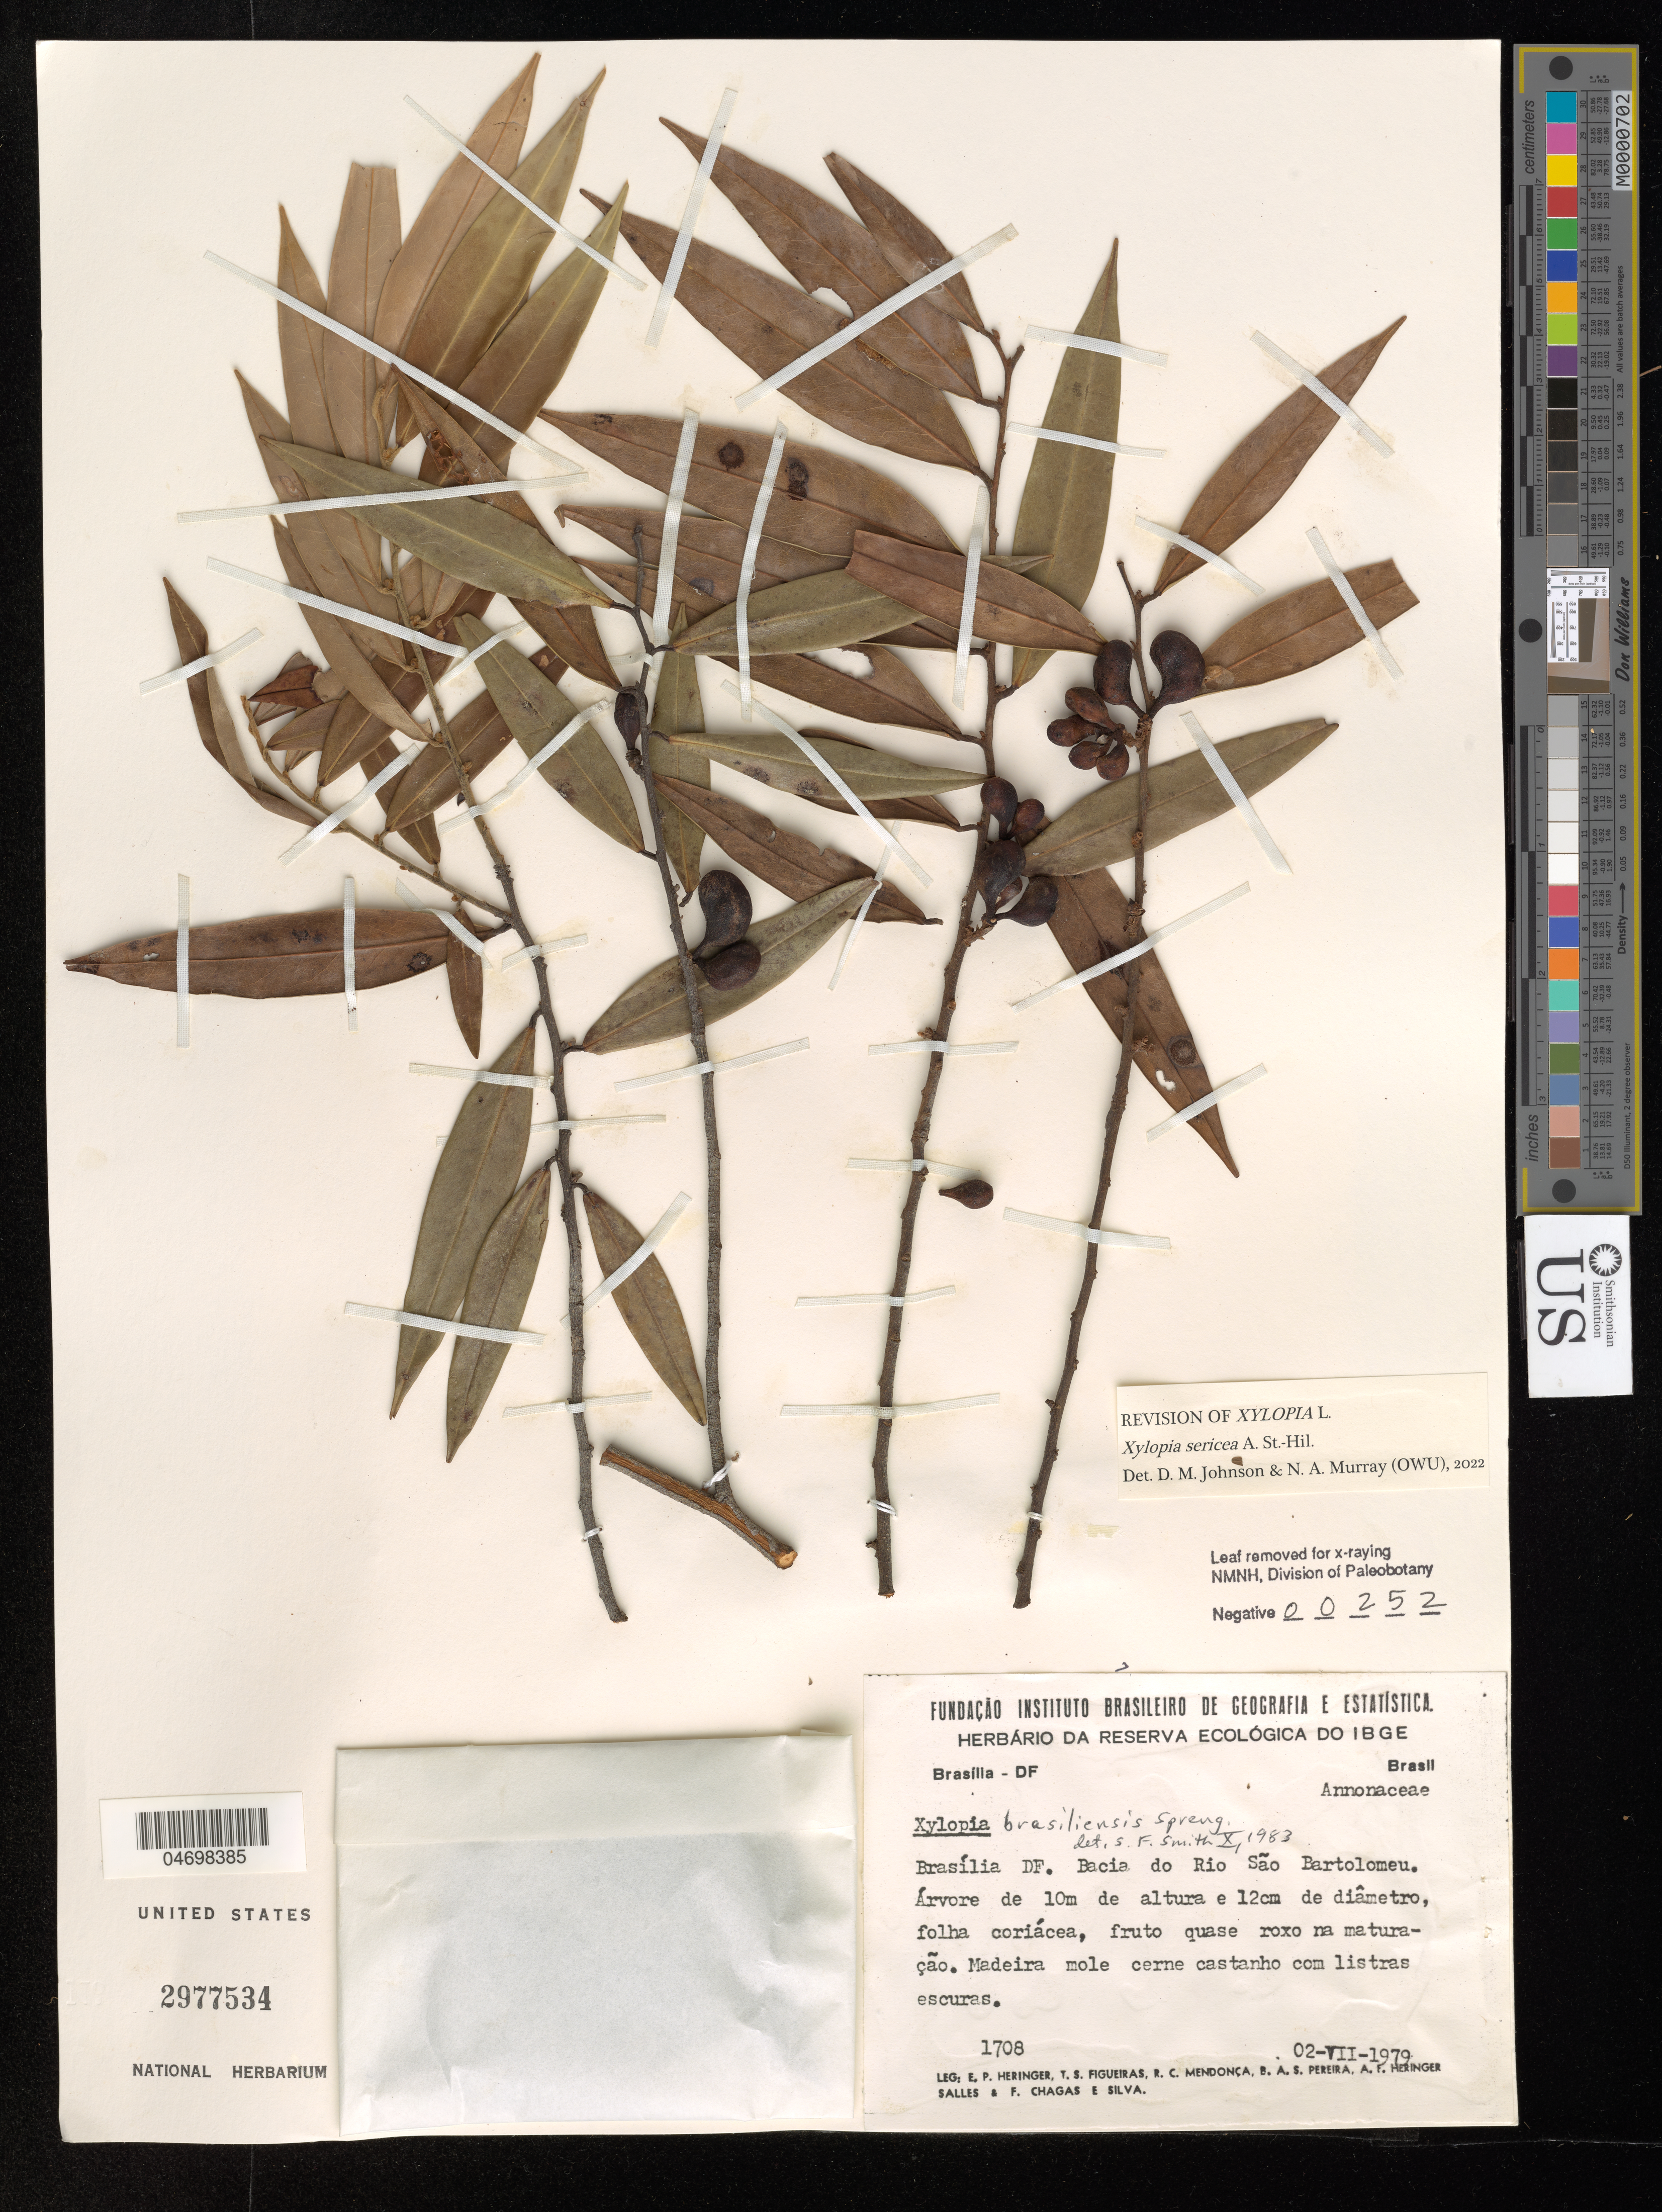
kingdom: Plantae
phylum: Tracheophyta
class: Magnoliopsida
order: Magnoliales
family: Annonaceae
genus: Xylopia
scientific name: Xylopia sericea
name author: A. St.-Hil.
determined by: Johnson, D. M.; Murray, N. A.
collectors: E. P. Heringer, T. S. Figueiras, F. R. Mendonca, B. A. S. Pereira & et al.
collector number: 1708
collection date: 1979-07-02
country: Brazil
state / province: Distrito Federal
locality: Bacia do Rio São Bartolomeu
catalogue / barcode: US 2977534